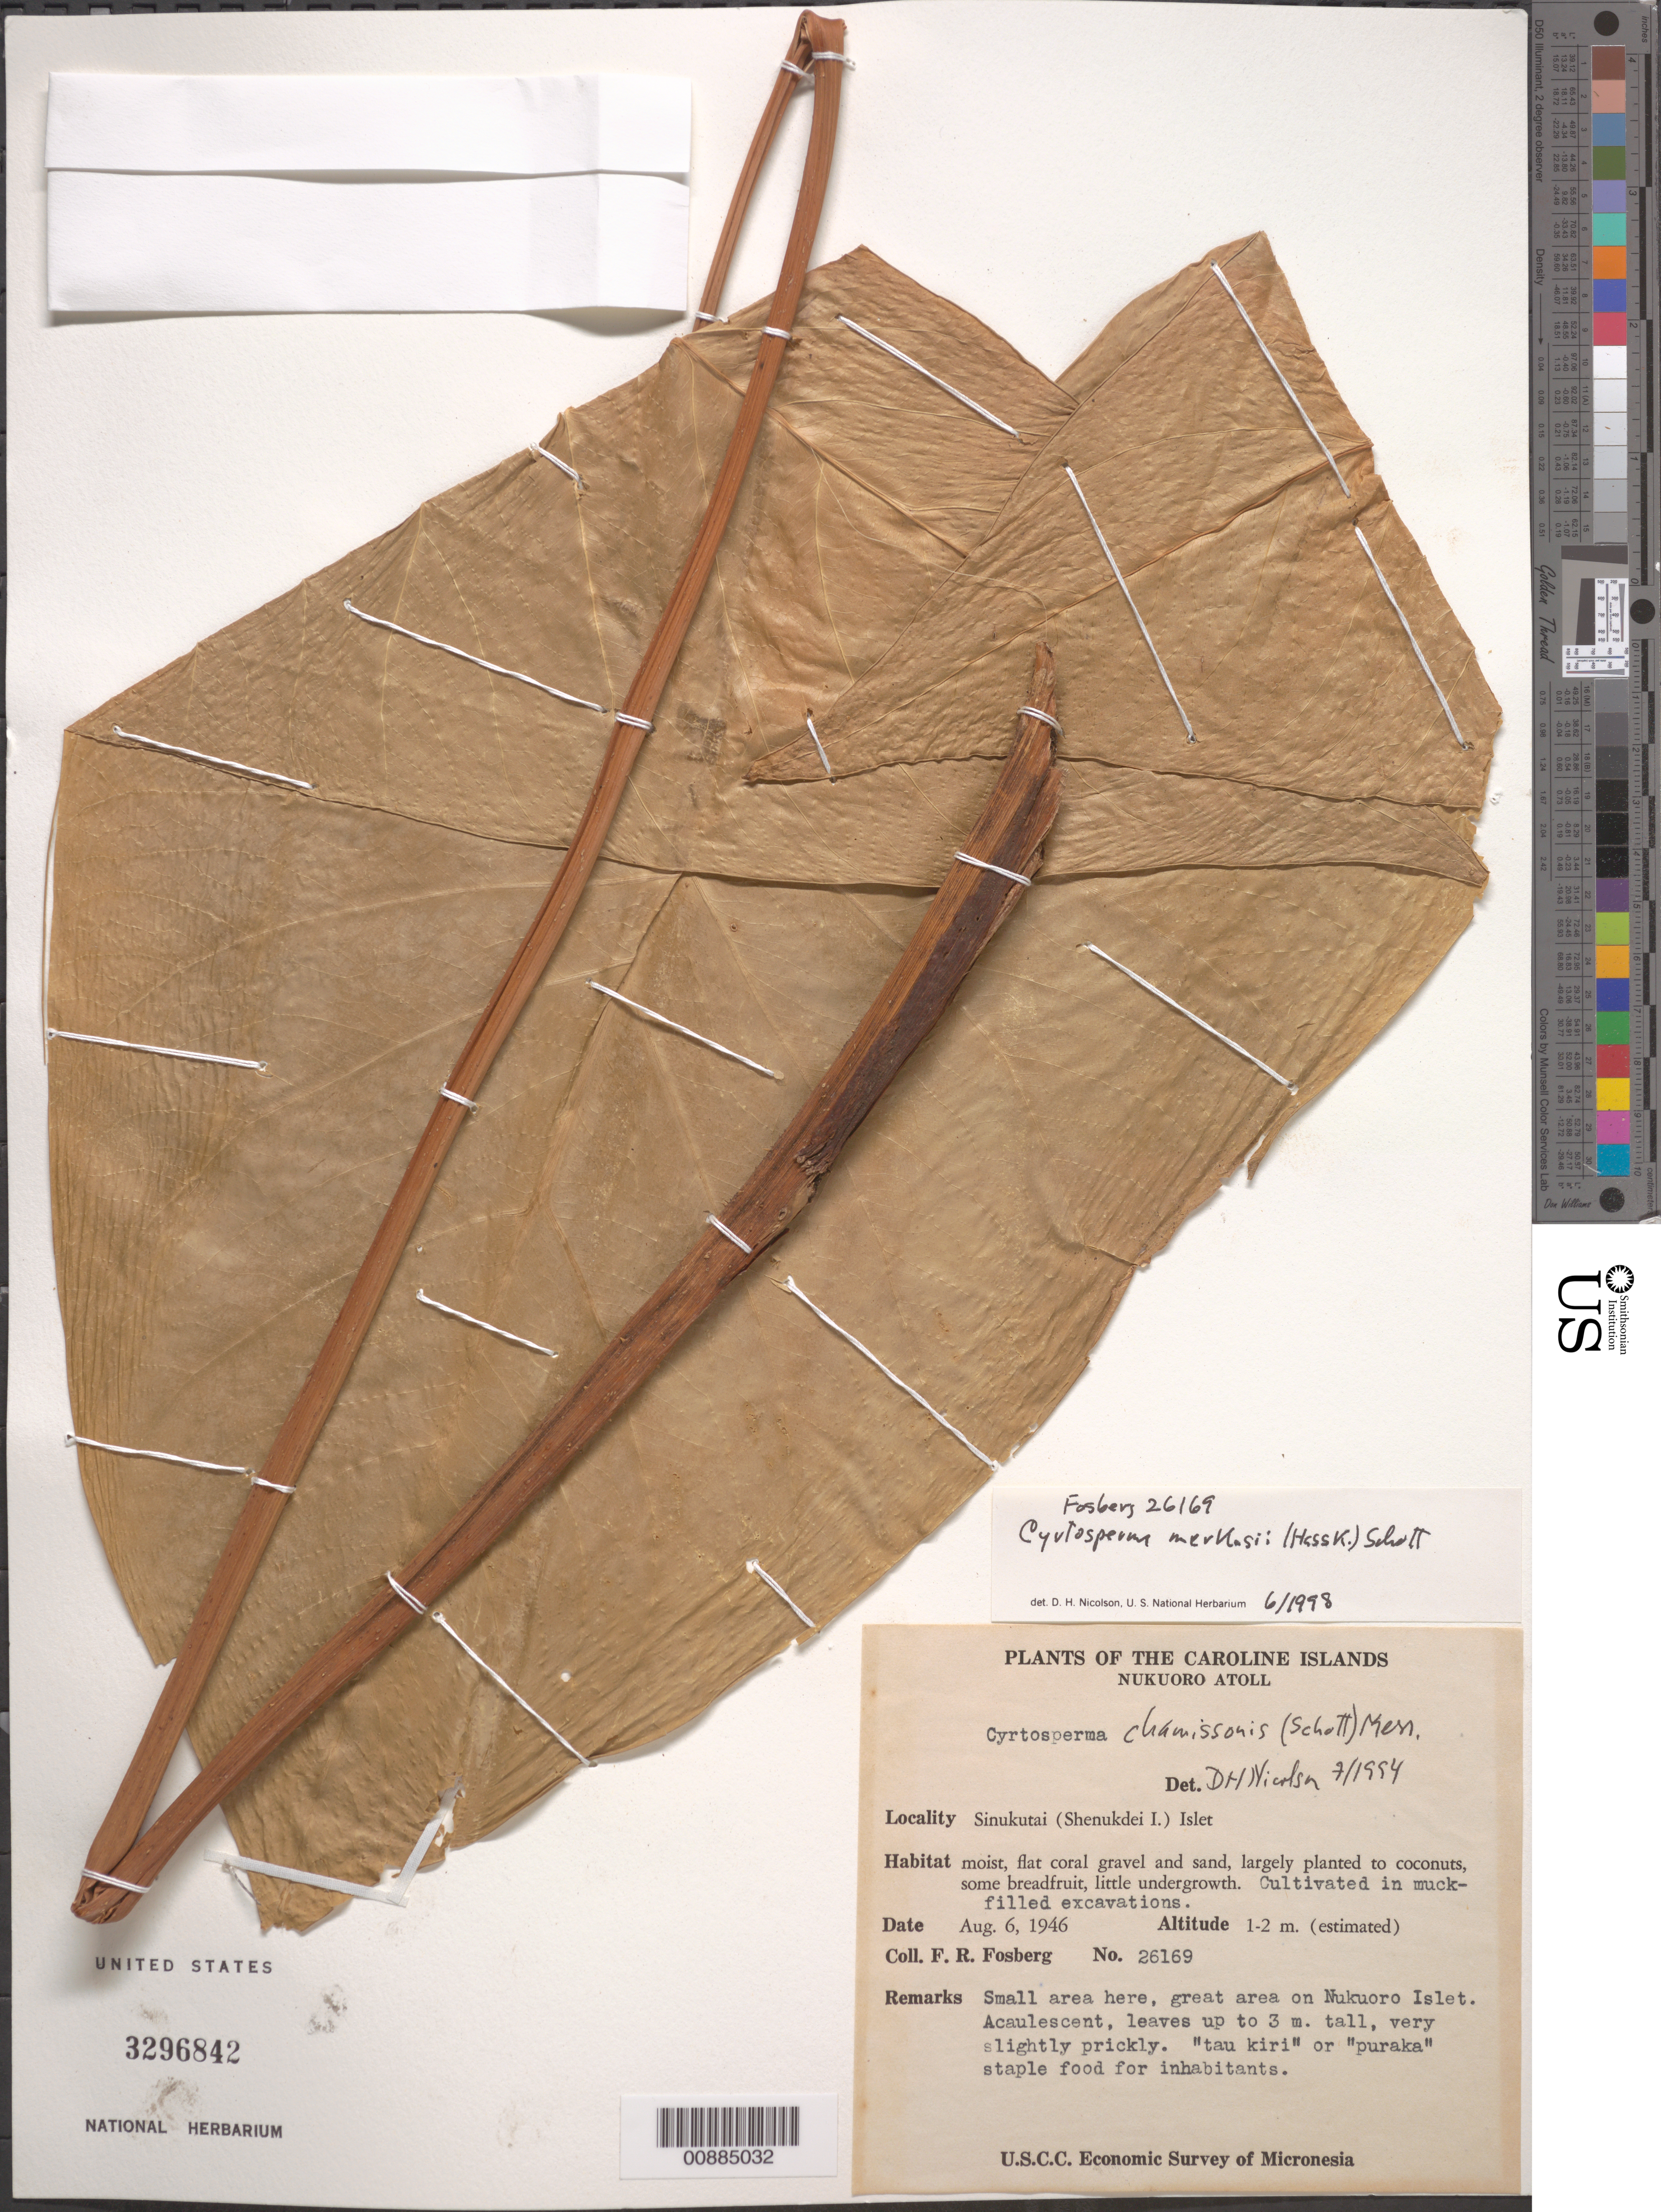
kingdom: Plantae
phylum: Tracheophyta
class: Liliopsida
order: Alismatales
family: Araceae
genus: Cyrtosperma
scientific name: Cyrtosperma merkusii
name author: (Hassk.) Schott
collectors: F. R. Fosberg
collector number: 26169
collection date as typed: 06 Aug 1946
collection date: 1946-08-06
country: Micronesia, Federated States of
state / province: Pohnpei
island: Nukuoro Atoll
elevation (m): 1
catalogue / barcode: US 3296842